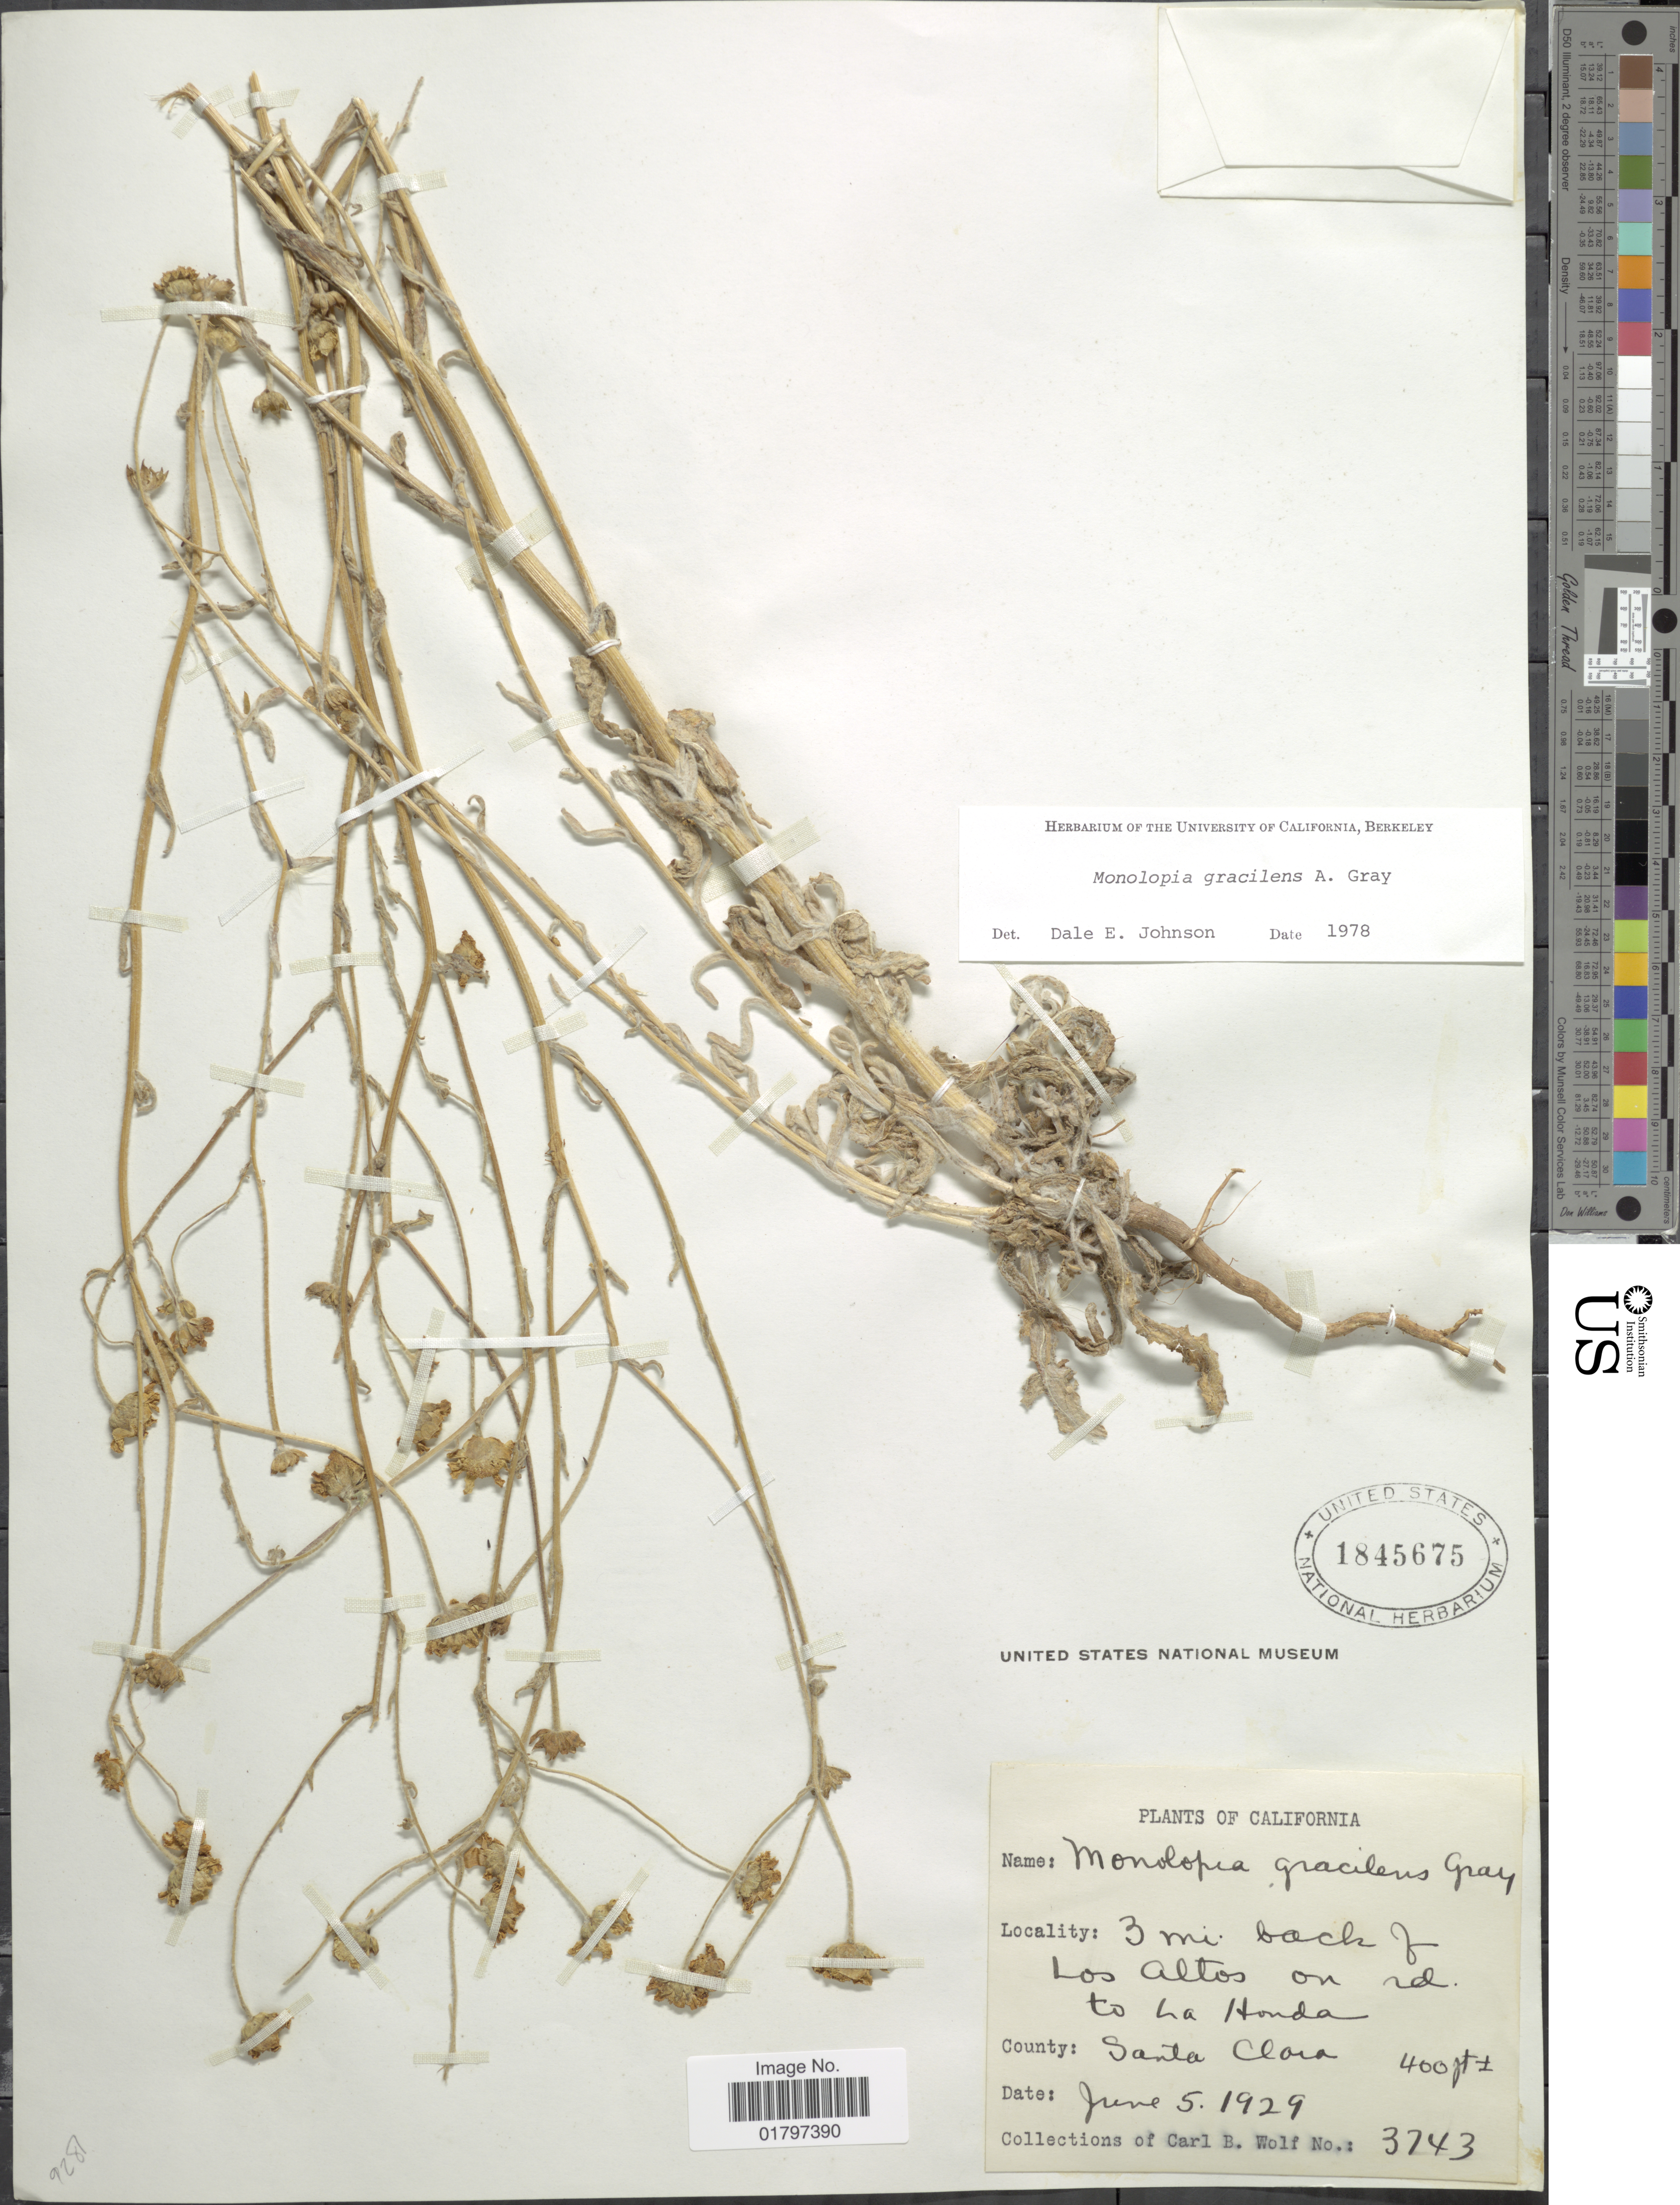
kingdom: Plantae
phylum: Tracheophyta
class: Magnoliopsida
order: Asterales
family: Asteraceae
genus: Monolopia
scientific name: Monolopia gracilens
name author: A. Gray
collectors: C. B. Wolf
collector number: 3743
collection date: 1929-06-05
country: United States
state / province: California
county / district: Santa Clara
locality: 3 mi. back of Los Altos on rd. to La Honda. County: Santa Clara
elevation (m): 122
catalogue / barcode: US 1845675